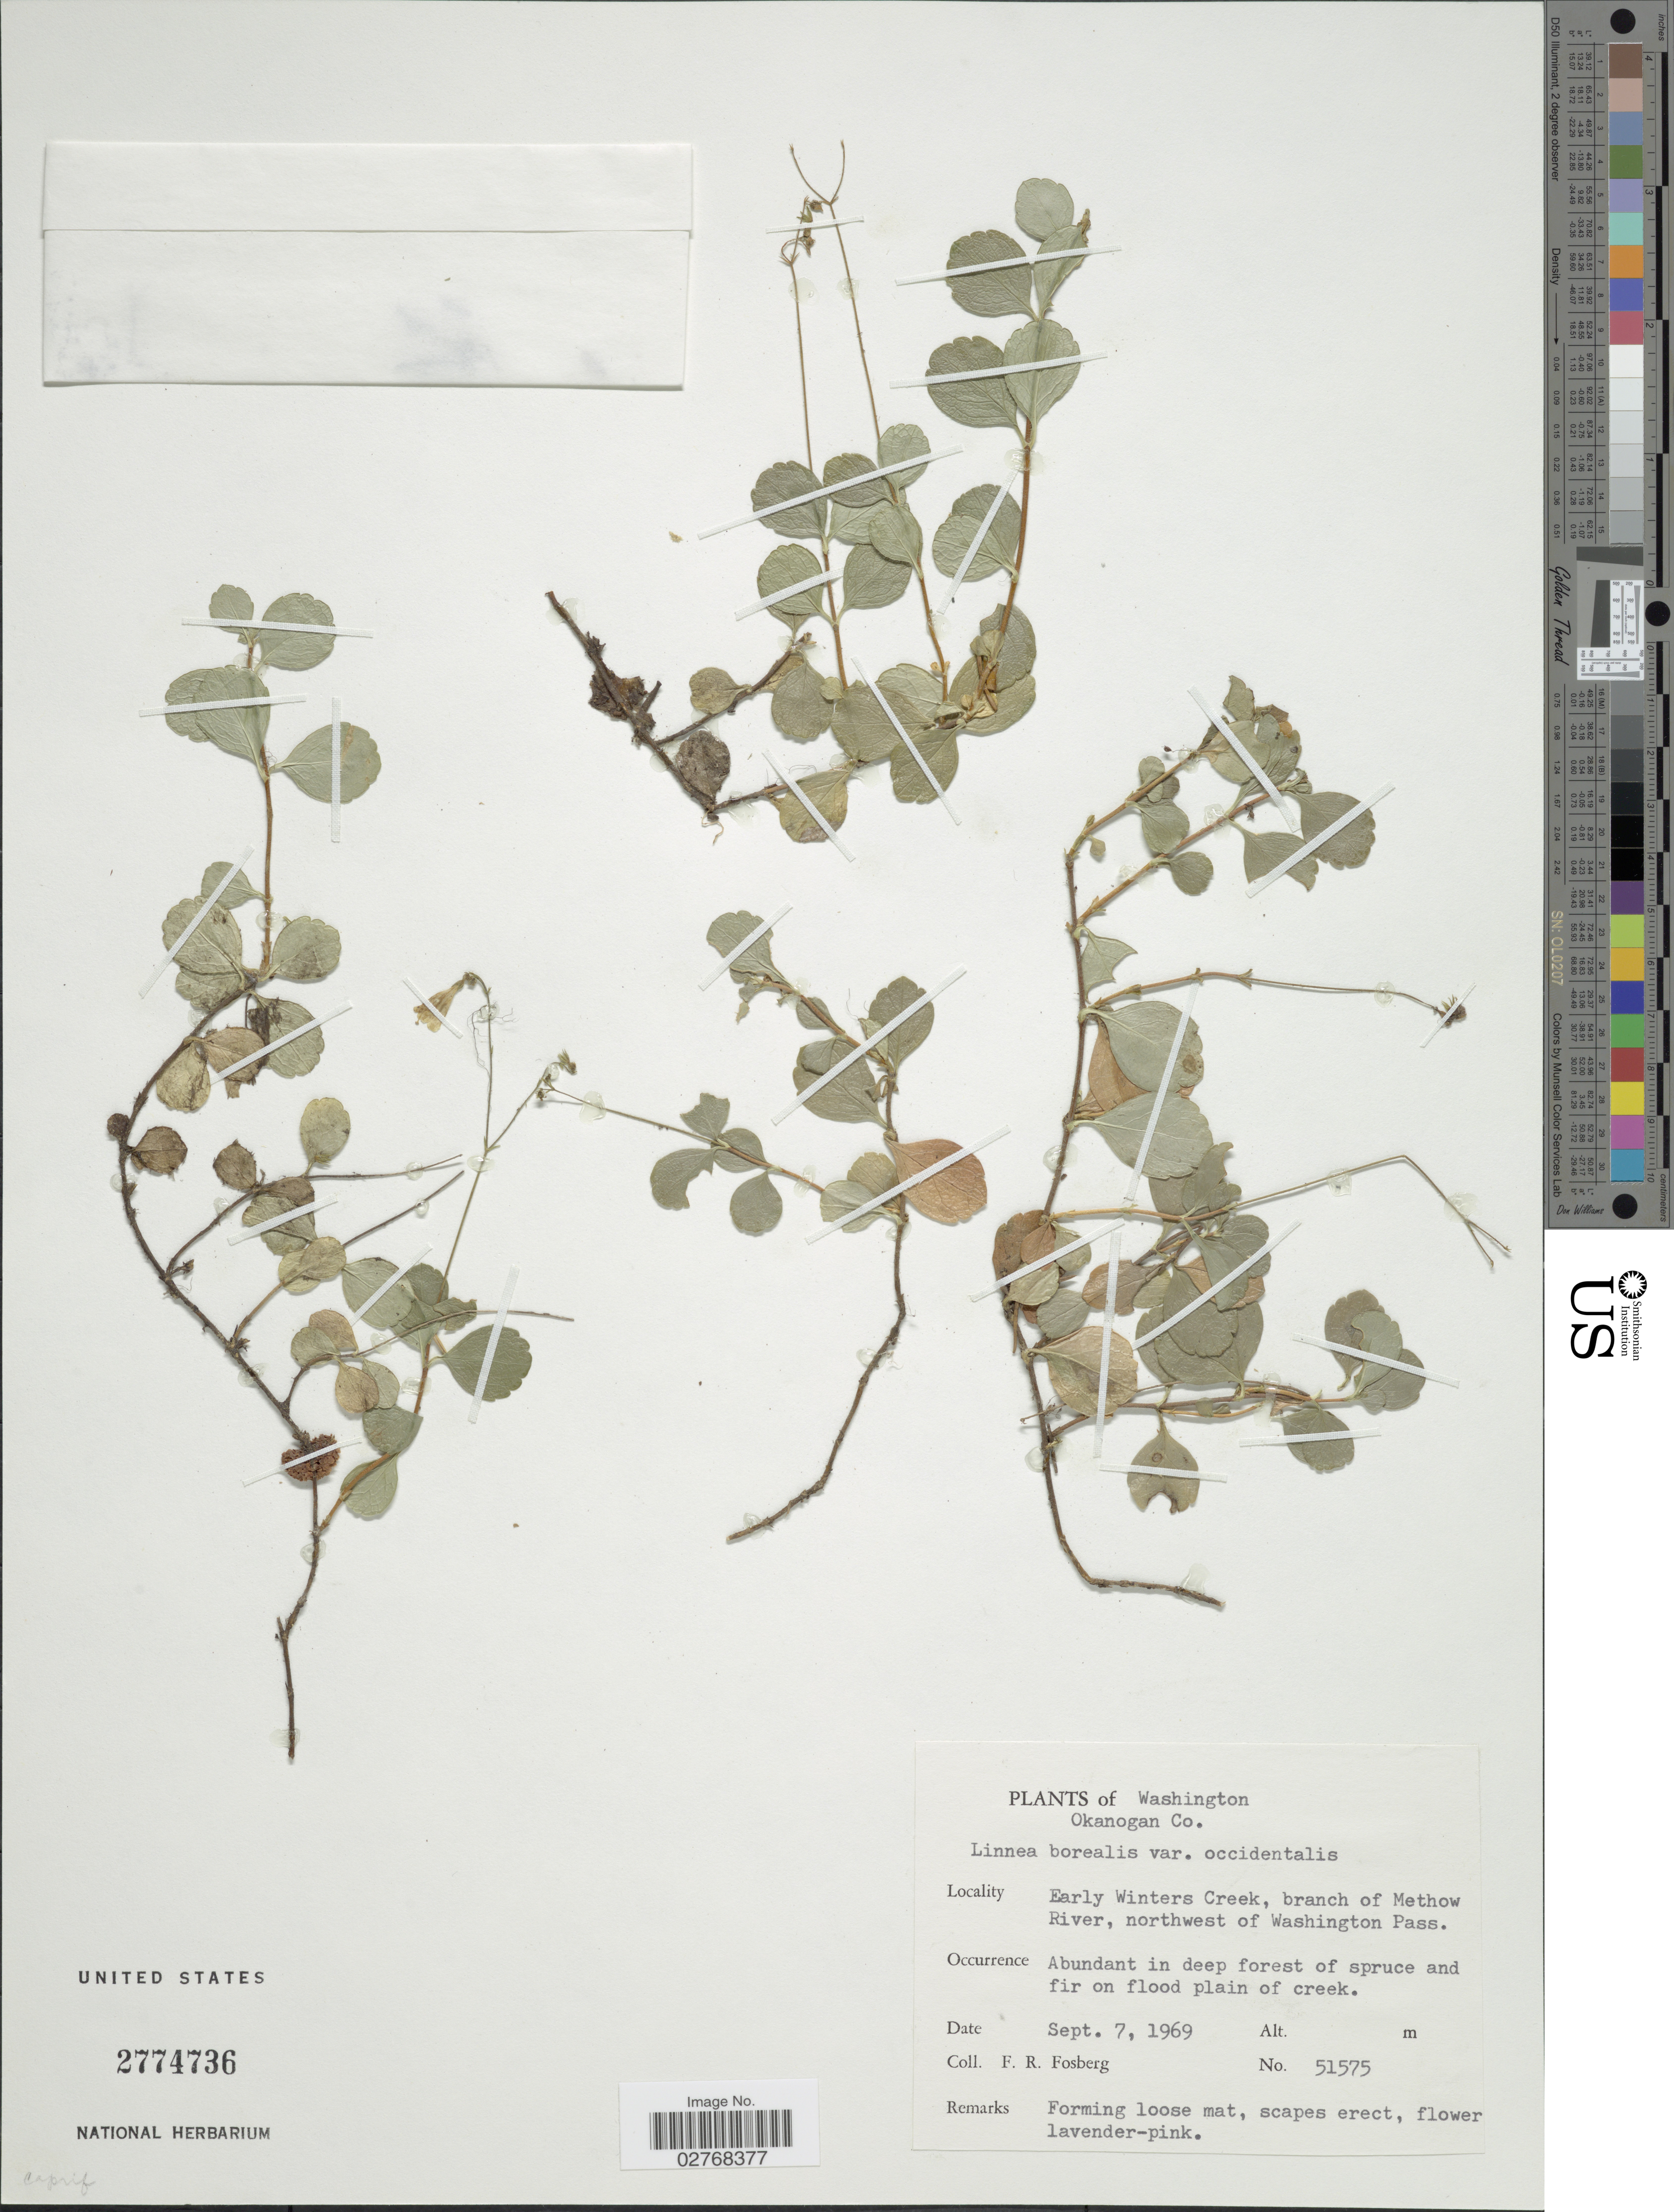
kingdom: Plantae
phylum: Tracheophyta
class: Magnoliopsida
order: Dipsacales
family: Caprifoliaceae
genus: Linnaea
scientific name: Linnaea borealis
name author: L.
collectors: F. R. Fosberg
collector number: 51575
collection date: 1969-09-07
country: United States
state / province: Washington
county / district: Okanogan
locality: Okanogan Co. Early Winters Creek, branch of Methow River, northwest of Washington Pass.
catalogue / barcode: US 2774736